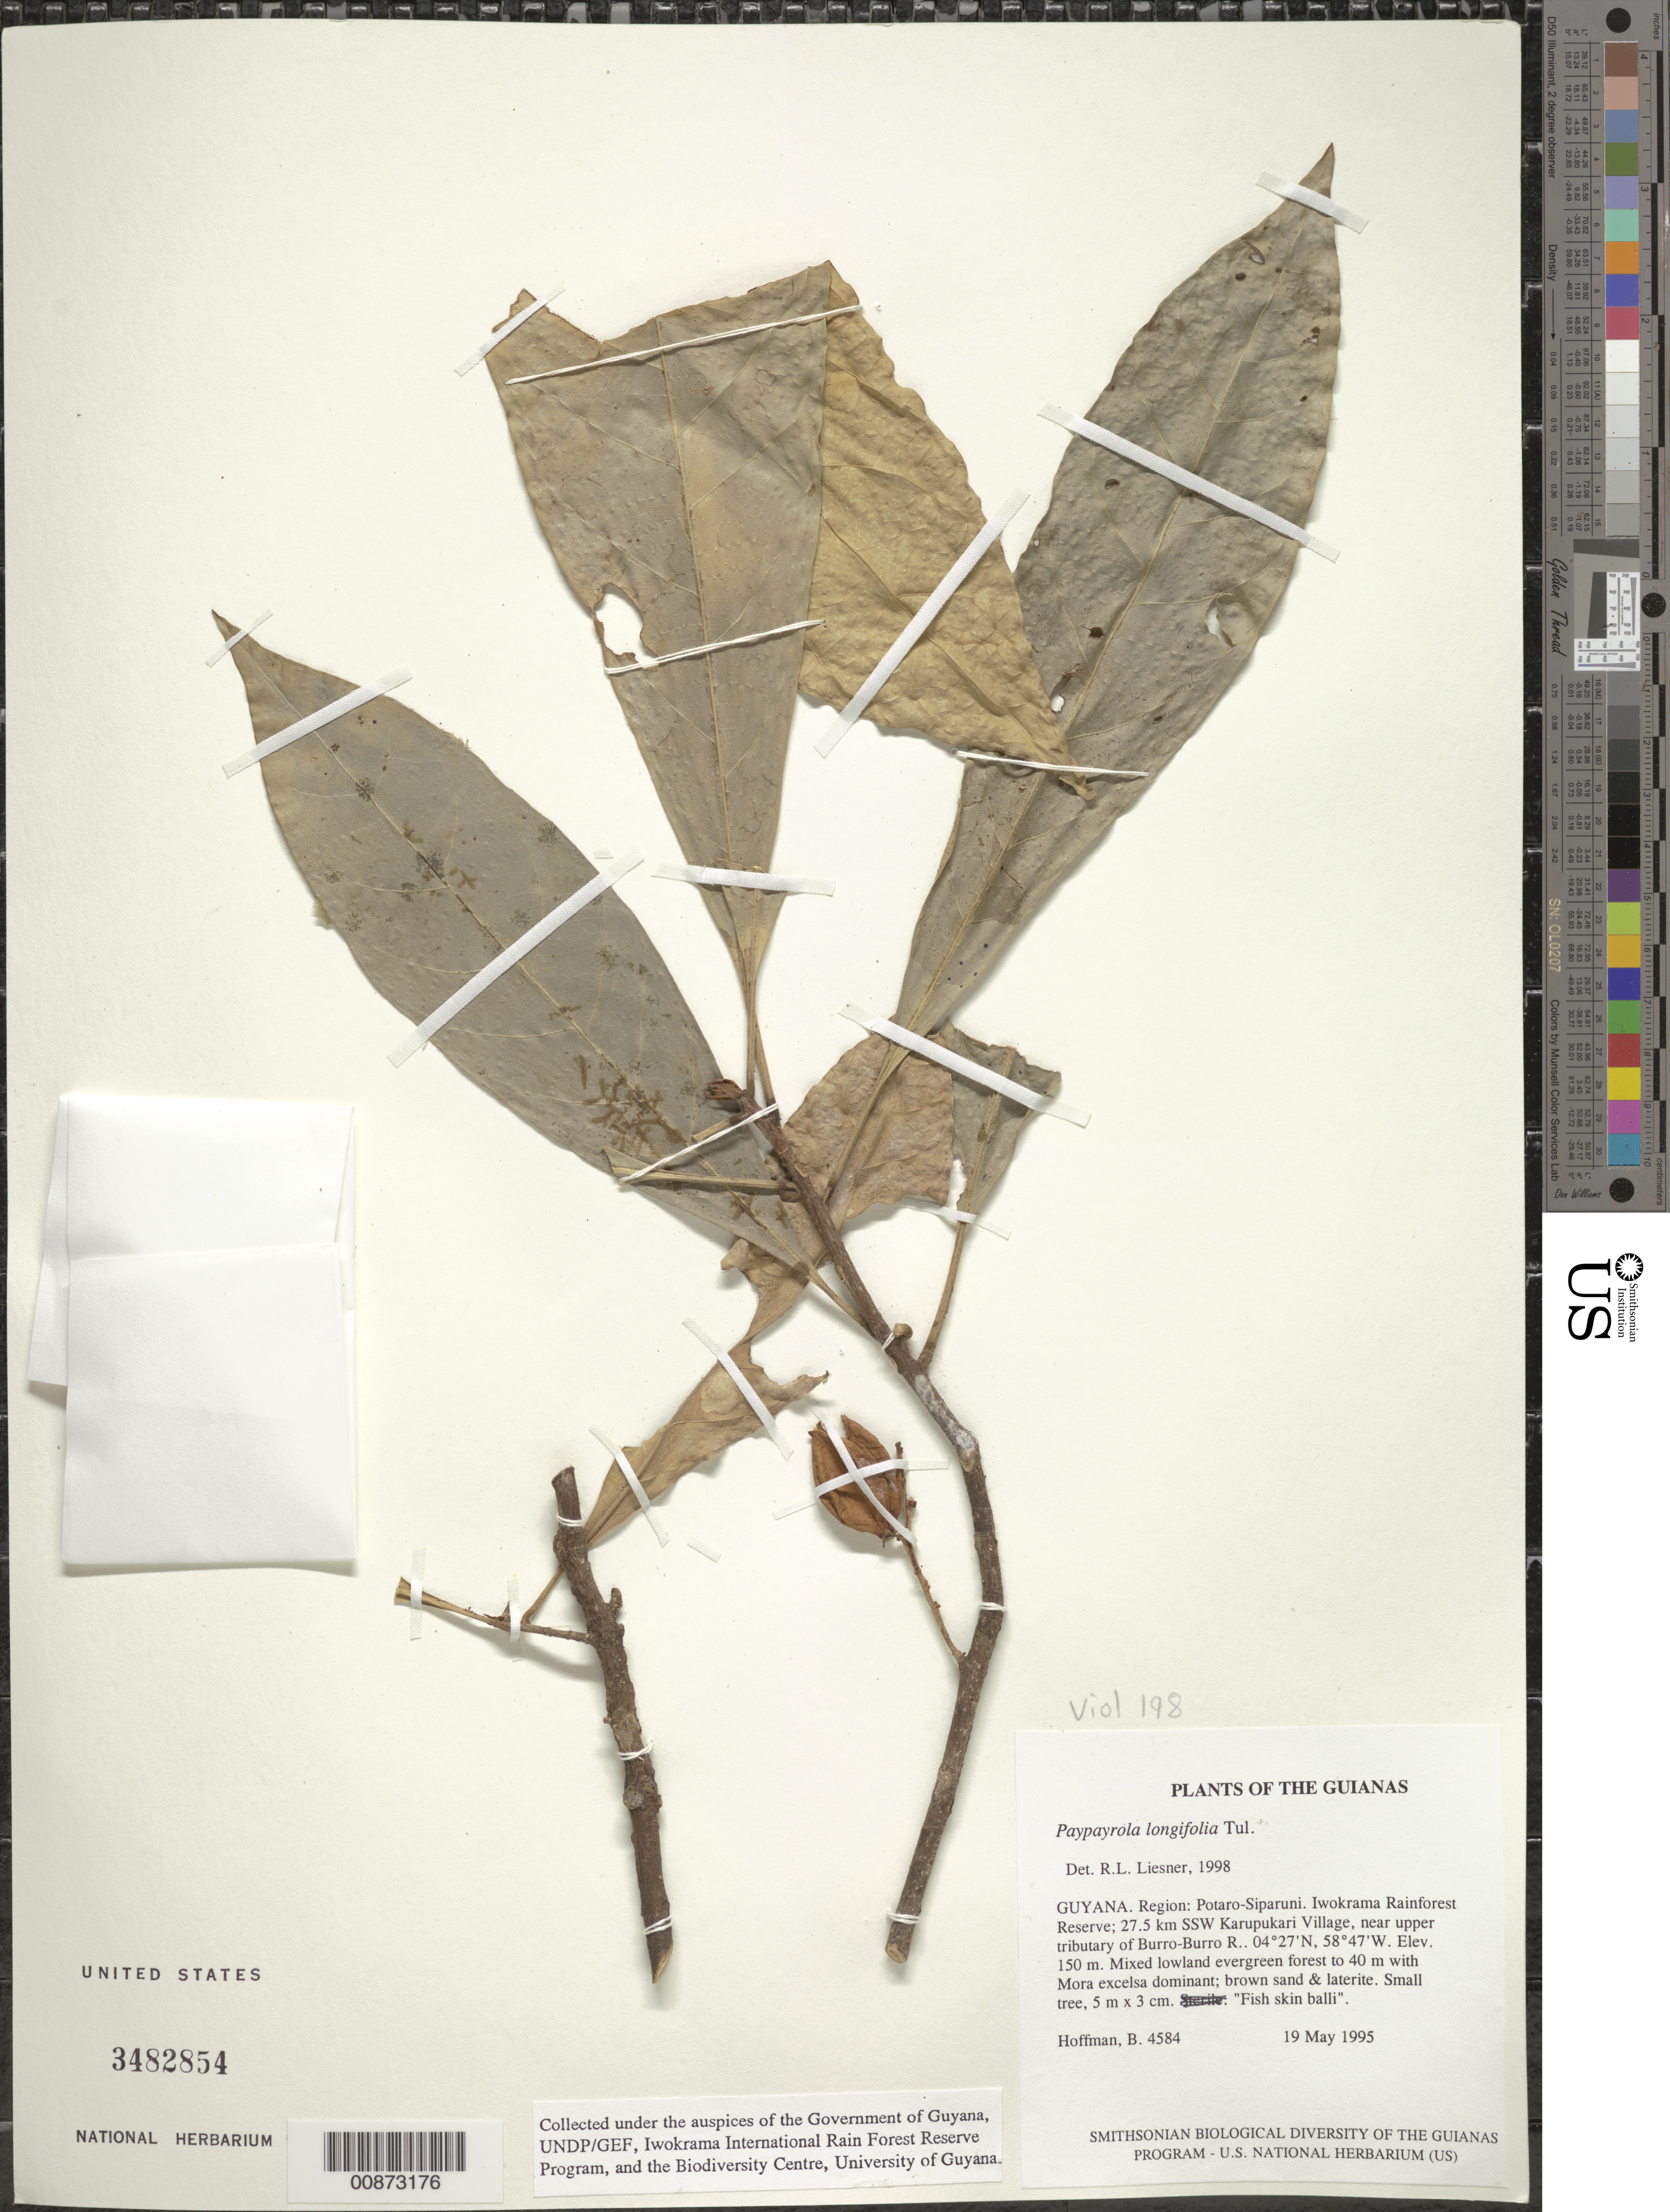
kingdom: Plantae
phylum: Tracheophyta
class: Magnoliopsida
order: Malpighiales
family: Violaceae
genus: Paypayrola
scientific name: Paypayrola longifolia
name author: Tul.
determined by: Liesner, R. L.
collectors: B. Hoffman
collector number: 4584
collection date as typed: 19 May 1995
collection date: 1995-05-19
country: Guyana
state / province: Potaro-Siparuni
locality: Iwokrama Rainforest Reserve; 27.5 km SSW of Karupukari Village, near upper tributary of Burro-Burro River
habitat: Mixed lowland evergreen forest to 40 m with Mora excelsa dominant; brown sand & laterite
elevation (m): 150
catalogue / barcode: US 3482854